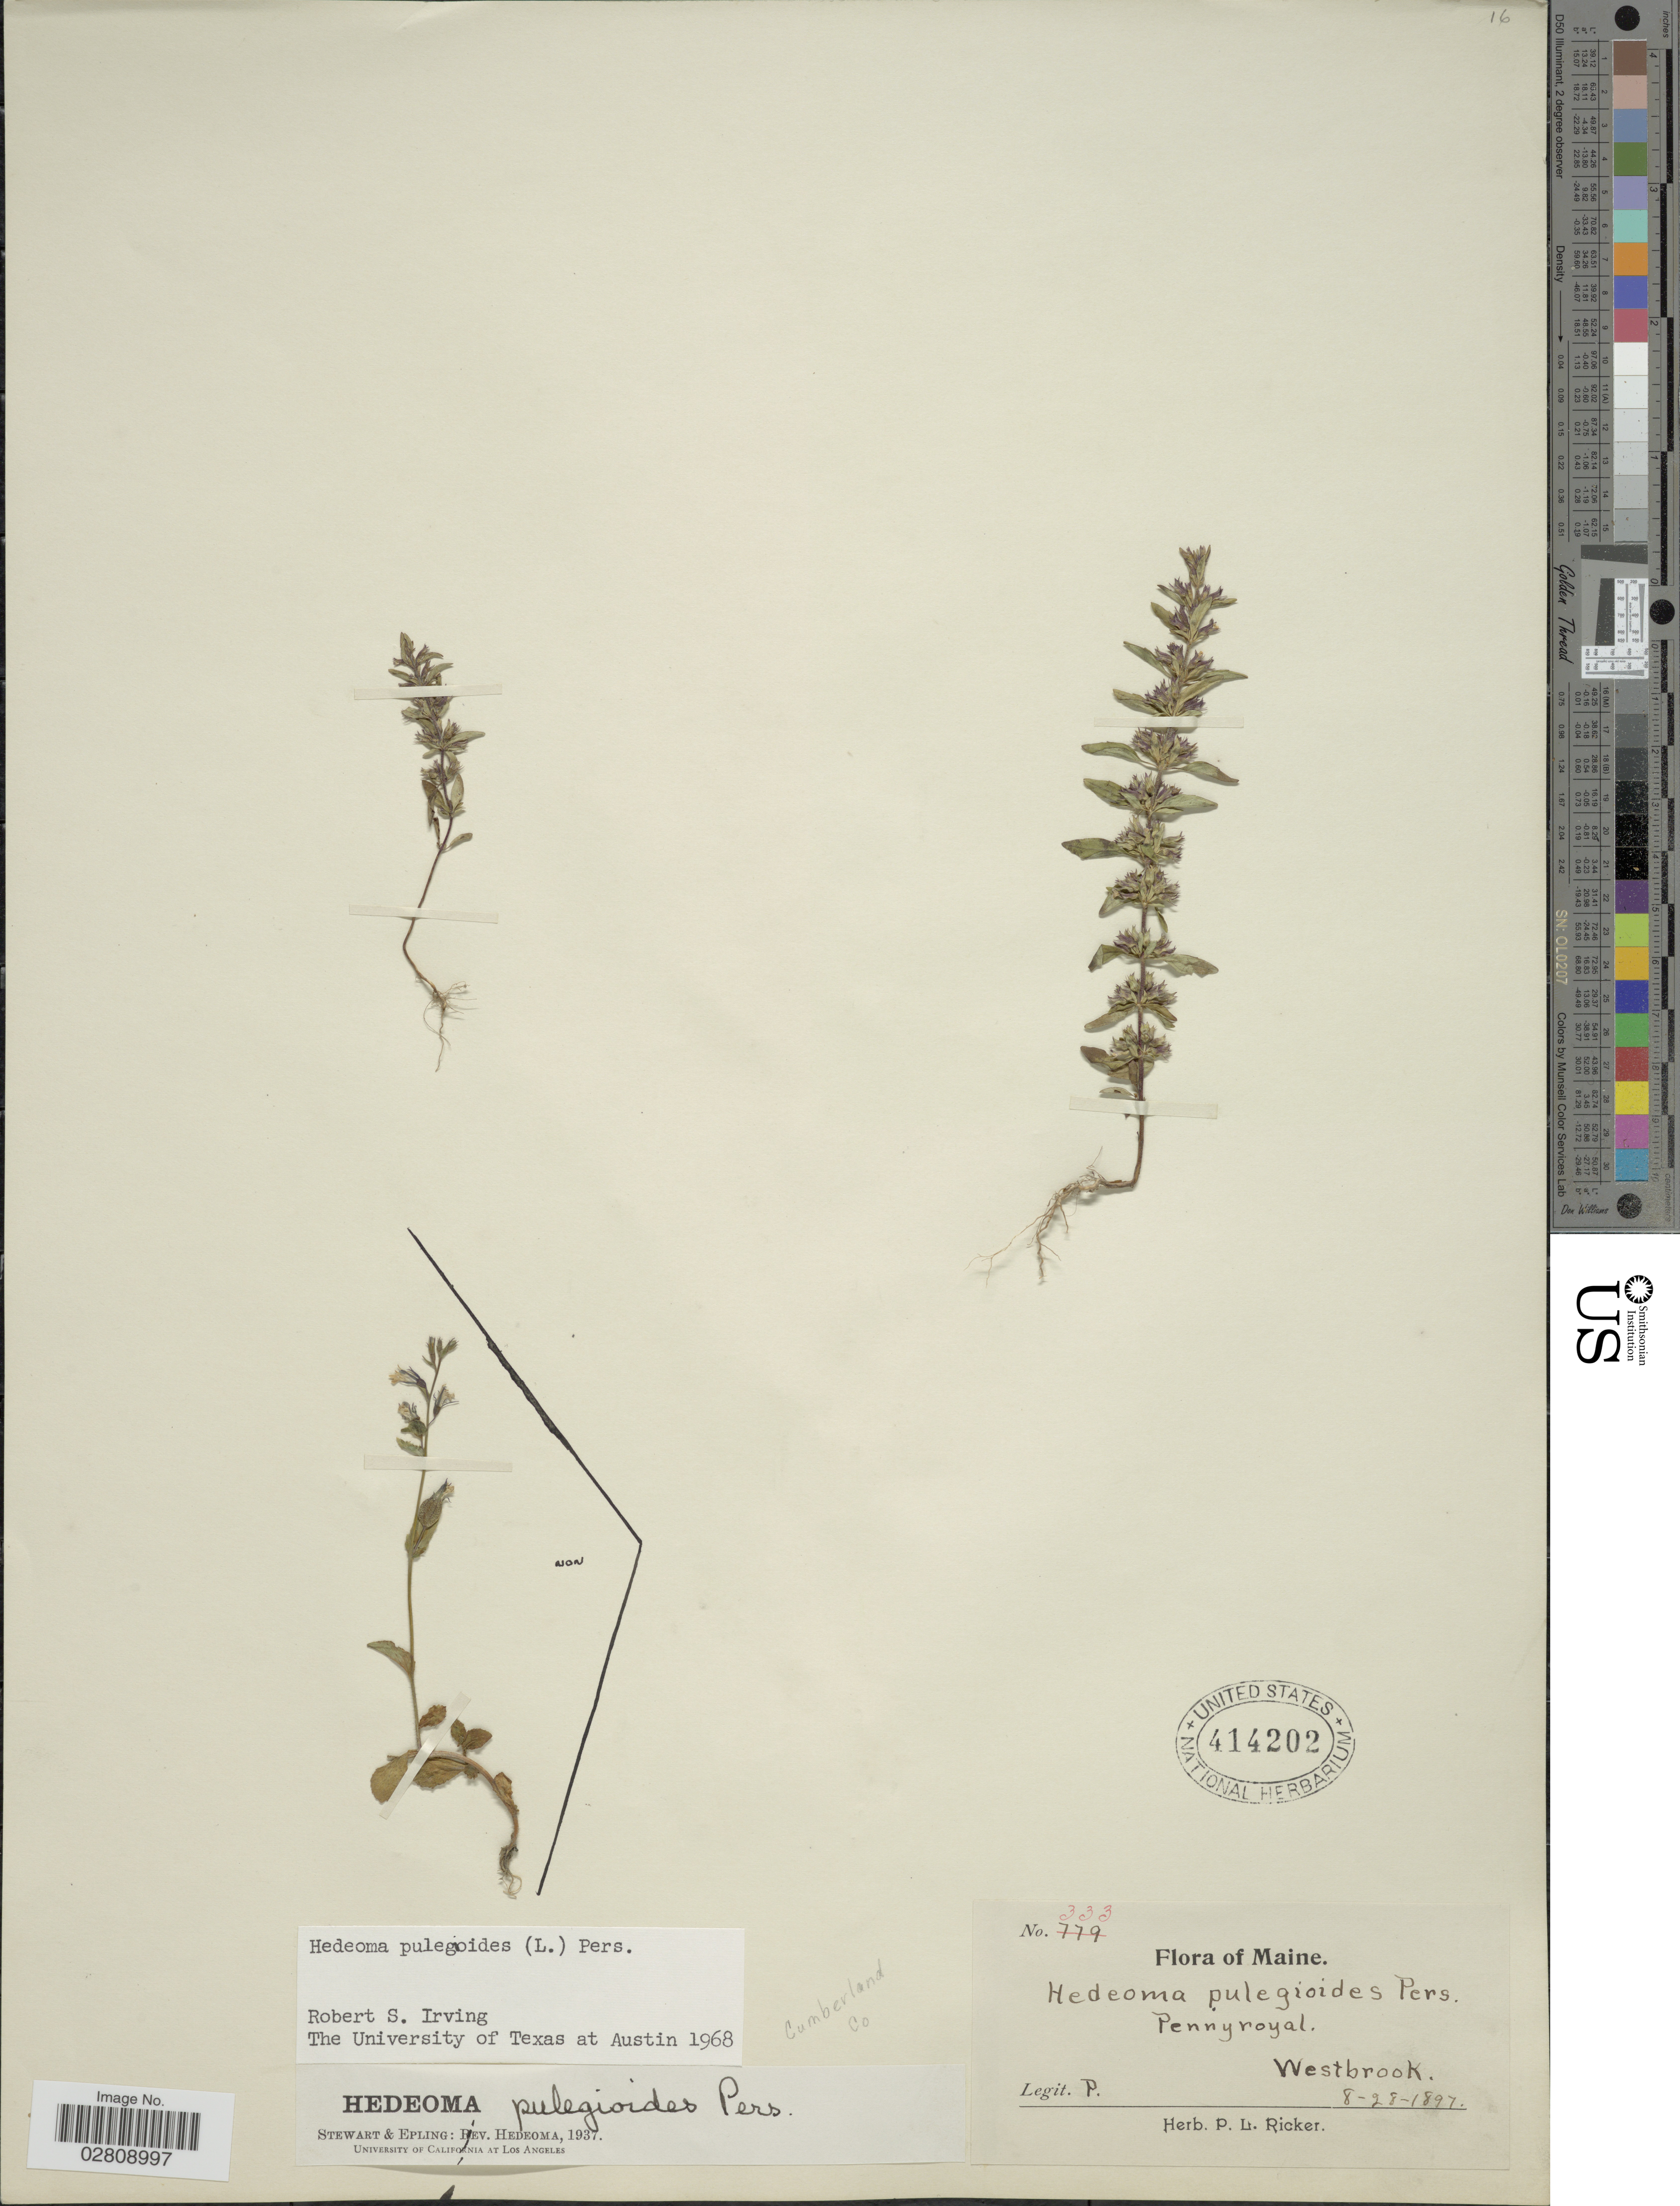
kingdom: Plantae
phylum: Tracheophyta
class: Magnoliopsida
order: Lamiales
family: Lamiaceae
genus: Hedeoma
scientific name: Hedeoma pulegioides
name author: (L.) Pers.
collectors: P. Ricker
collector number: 333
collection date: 1897-08-28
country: United States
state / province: Maine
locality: Westbrook.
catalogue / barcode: US 414202